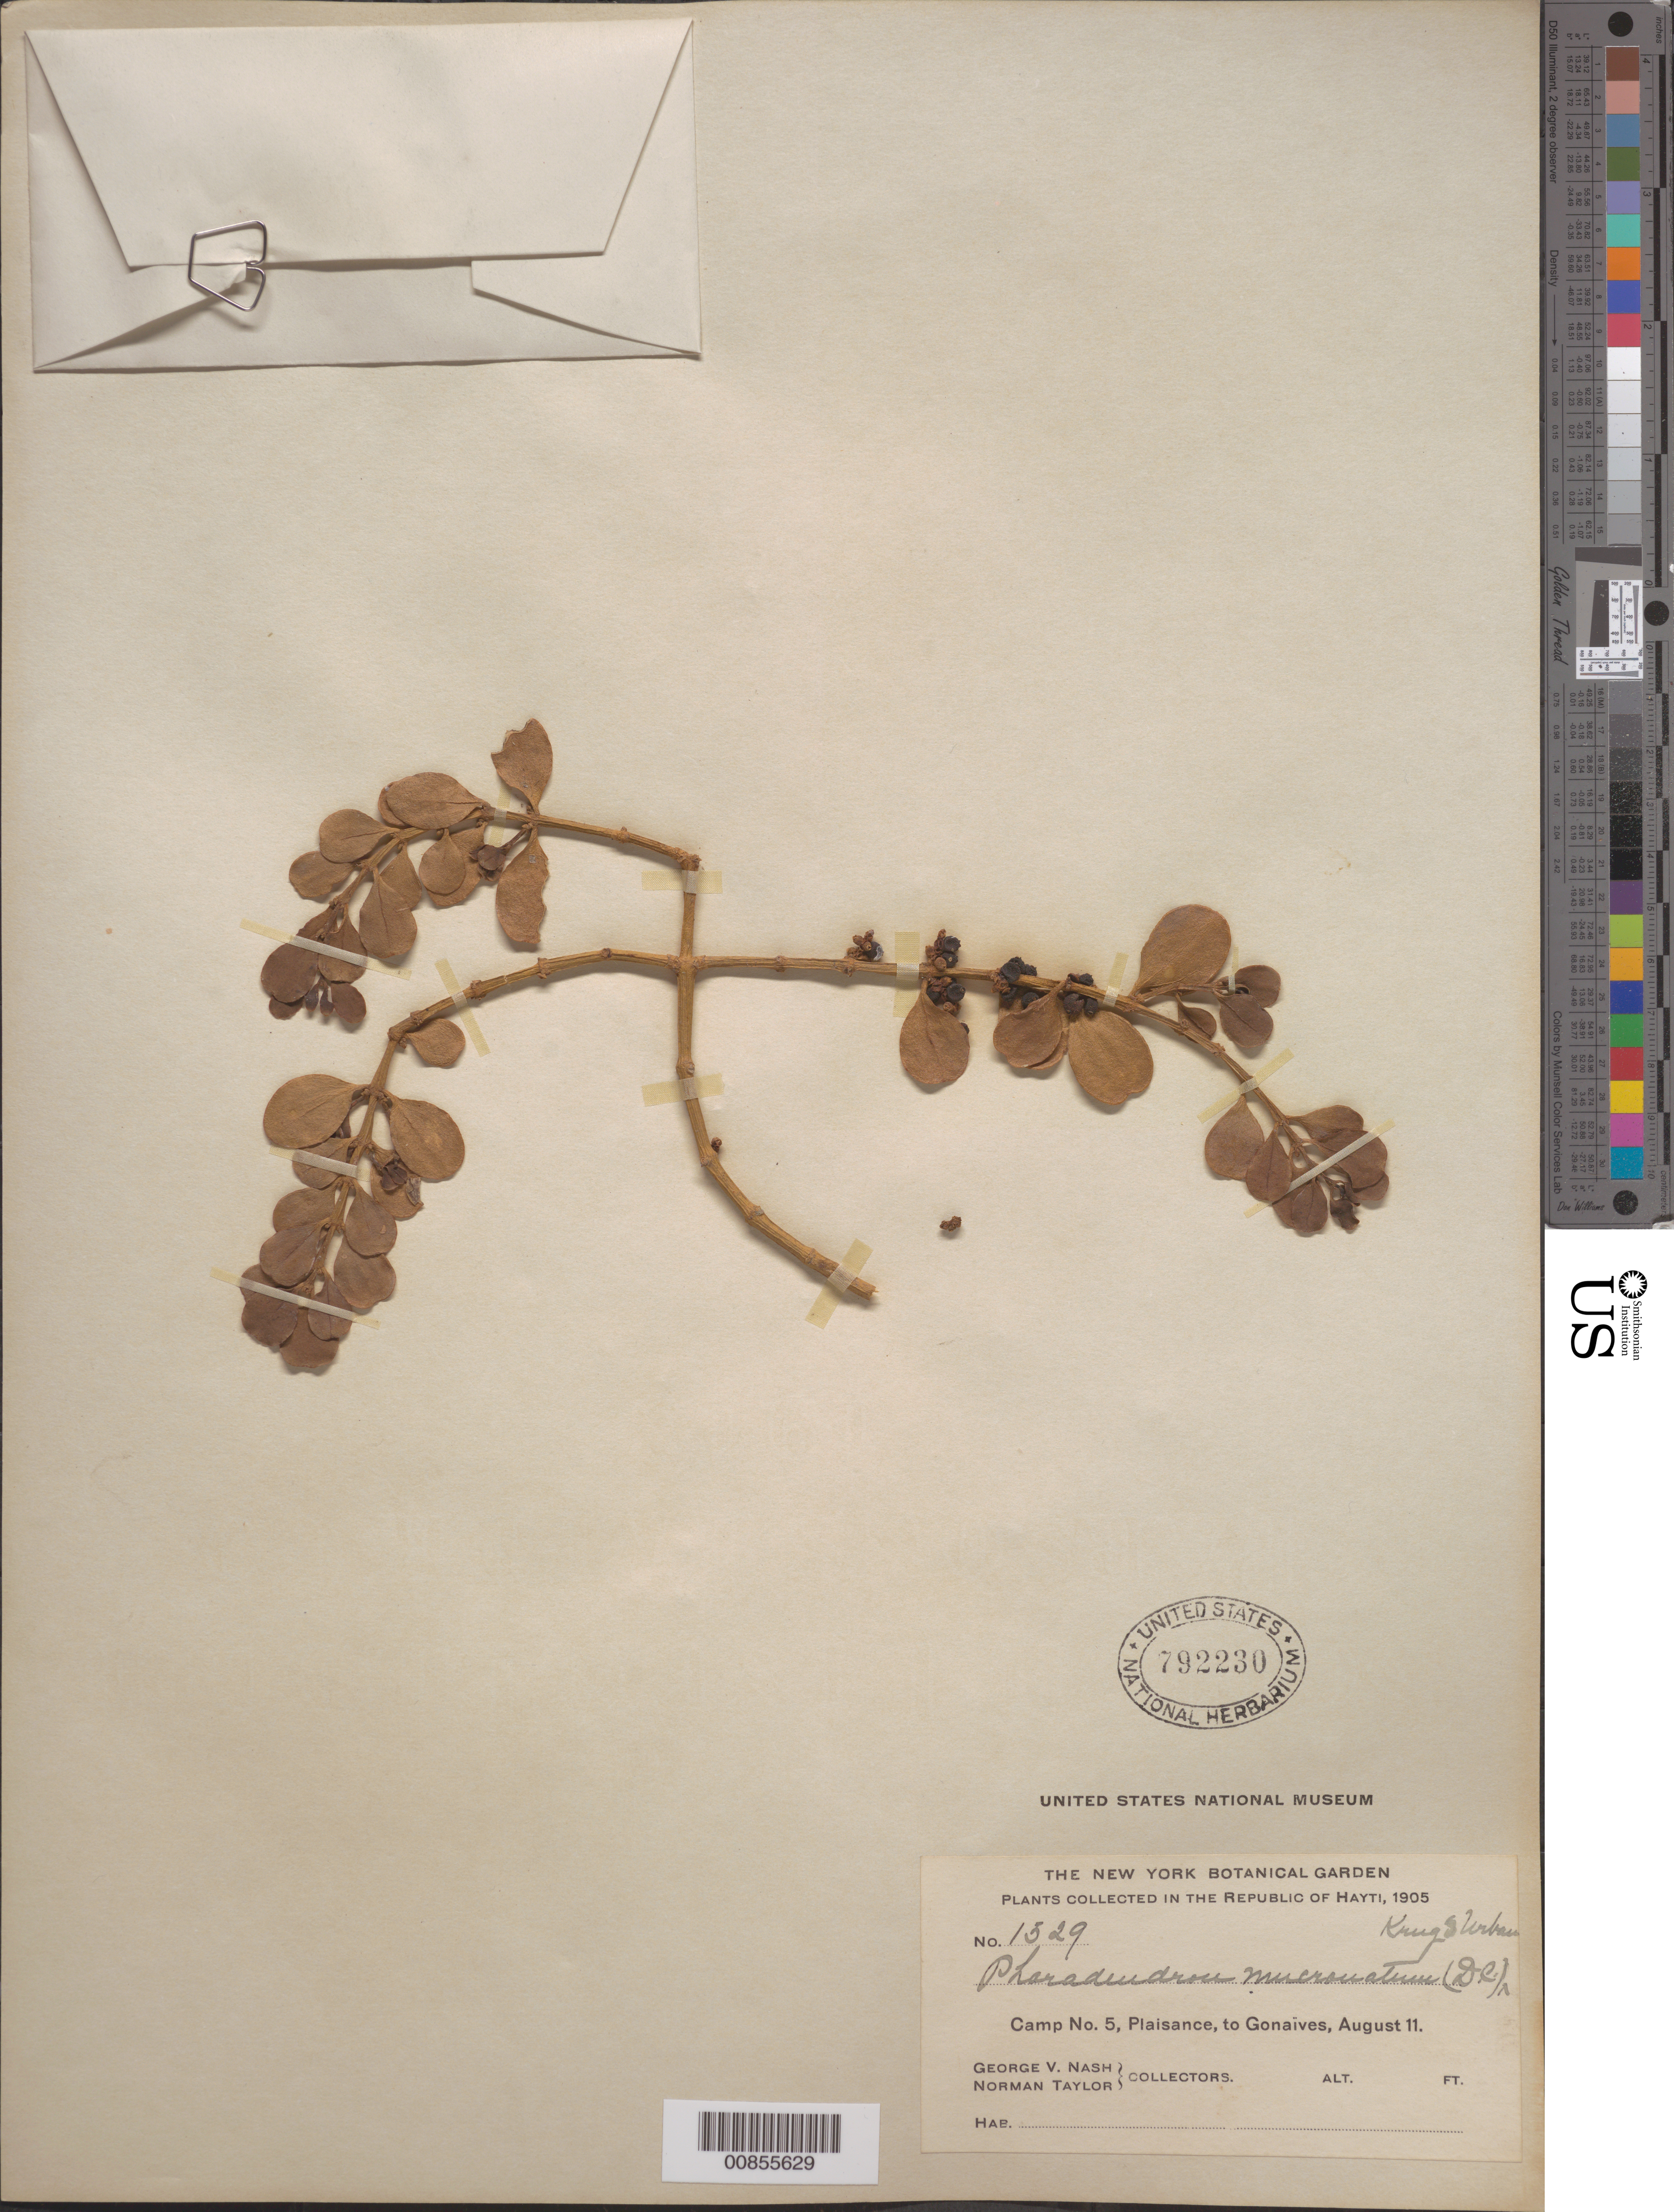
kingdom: Plantae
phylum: Tracheophyta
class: Magnoliopsida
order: Santalales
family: Viscaceae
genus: Phoradendron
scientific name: Phoradendron mucronatum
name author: (DC.) Krug & Urb.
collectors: G. V. Nash & N. Taylor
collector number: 1529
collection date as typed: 11 Aug 1905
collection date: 1905-08-11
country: Haiti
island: Hispaniola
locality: Camp No. 5, Plaisance, to Gonaïves.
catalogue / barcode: US 792230